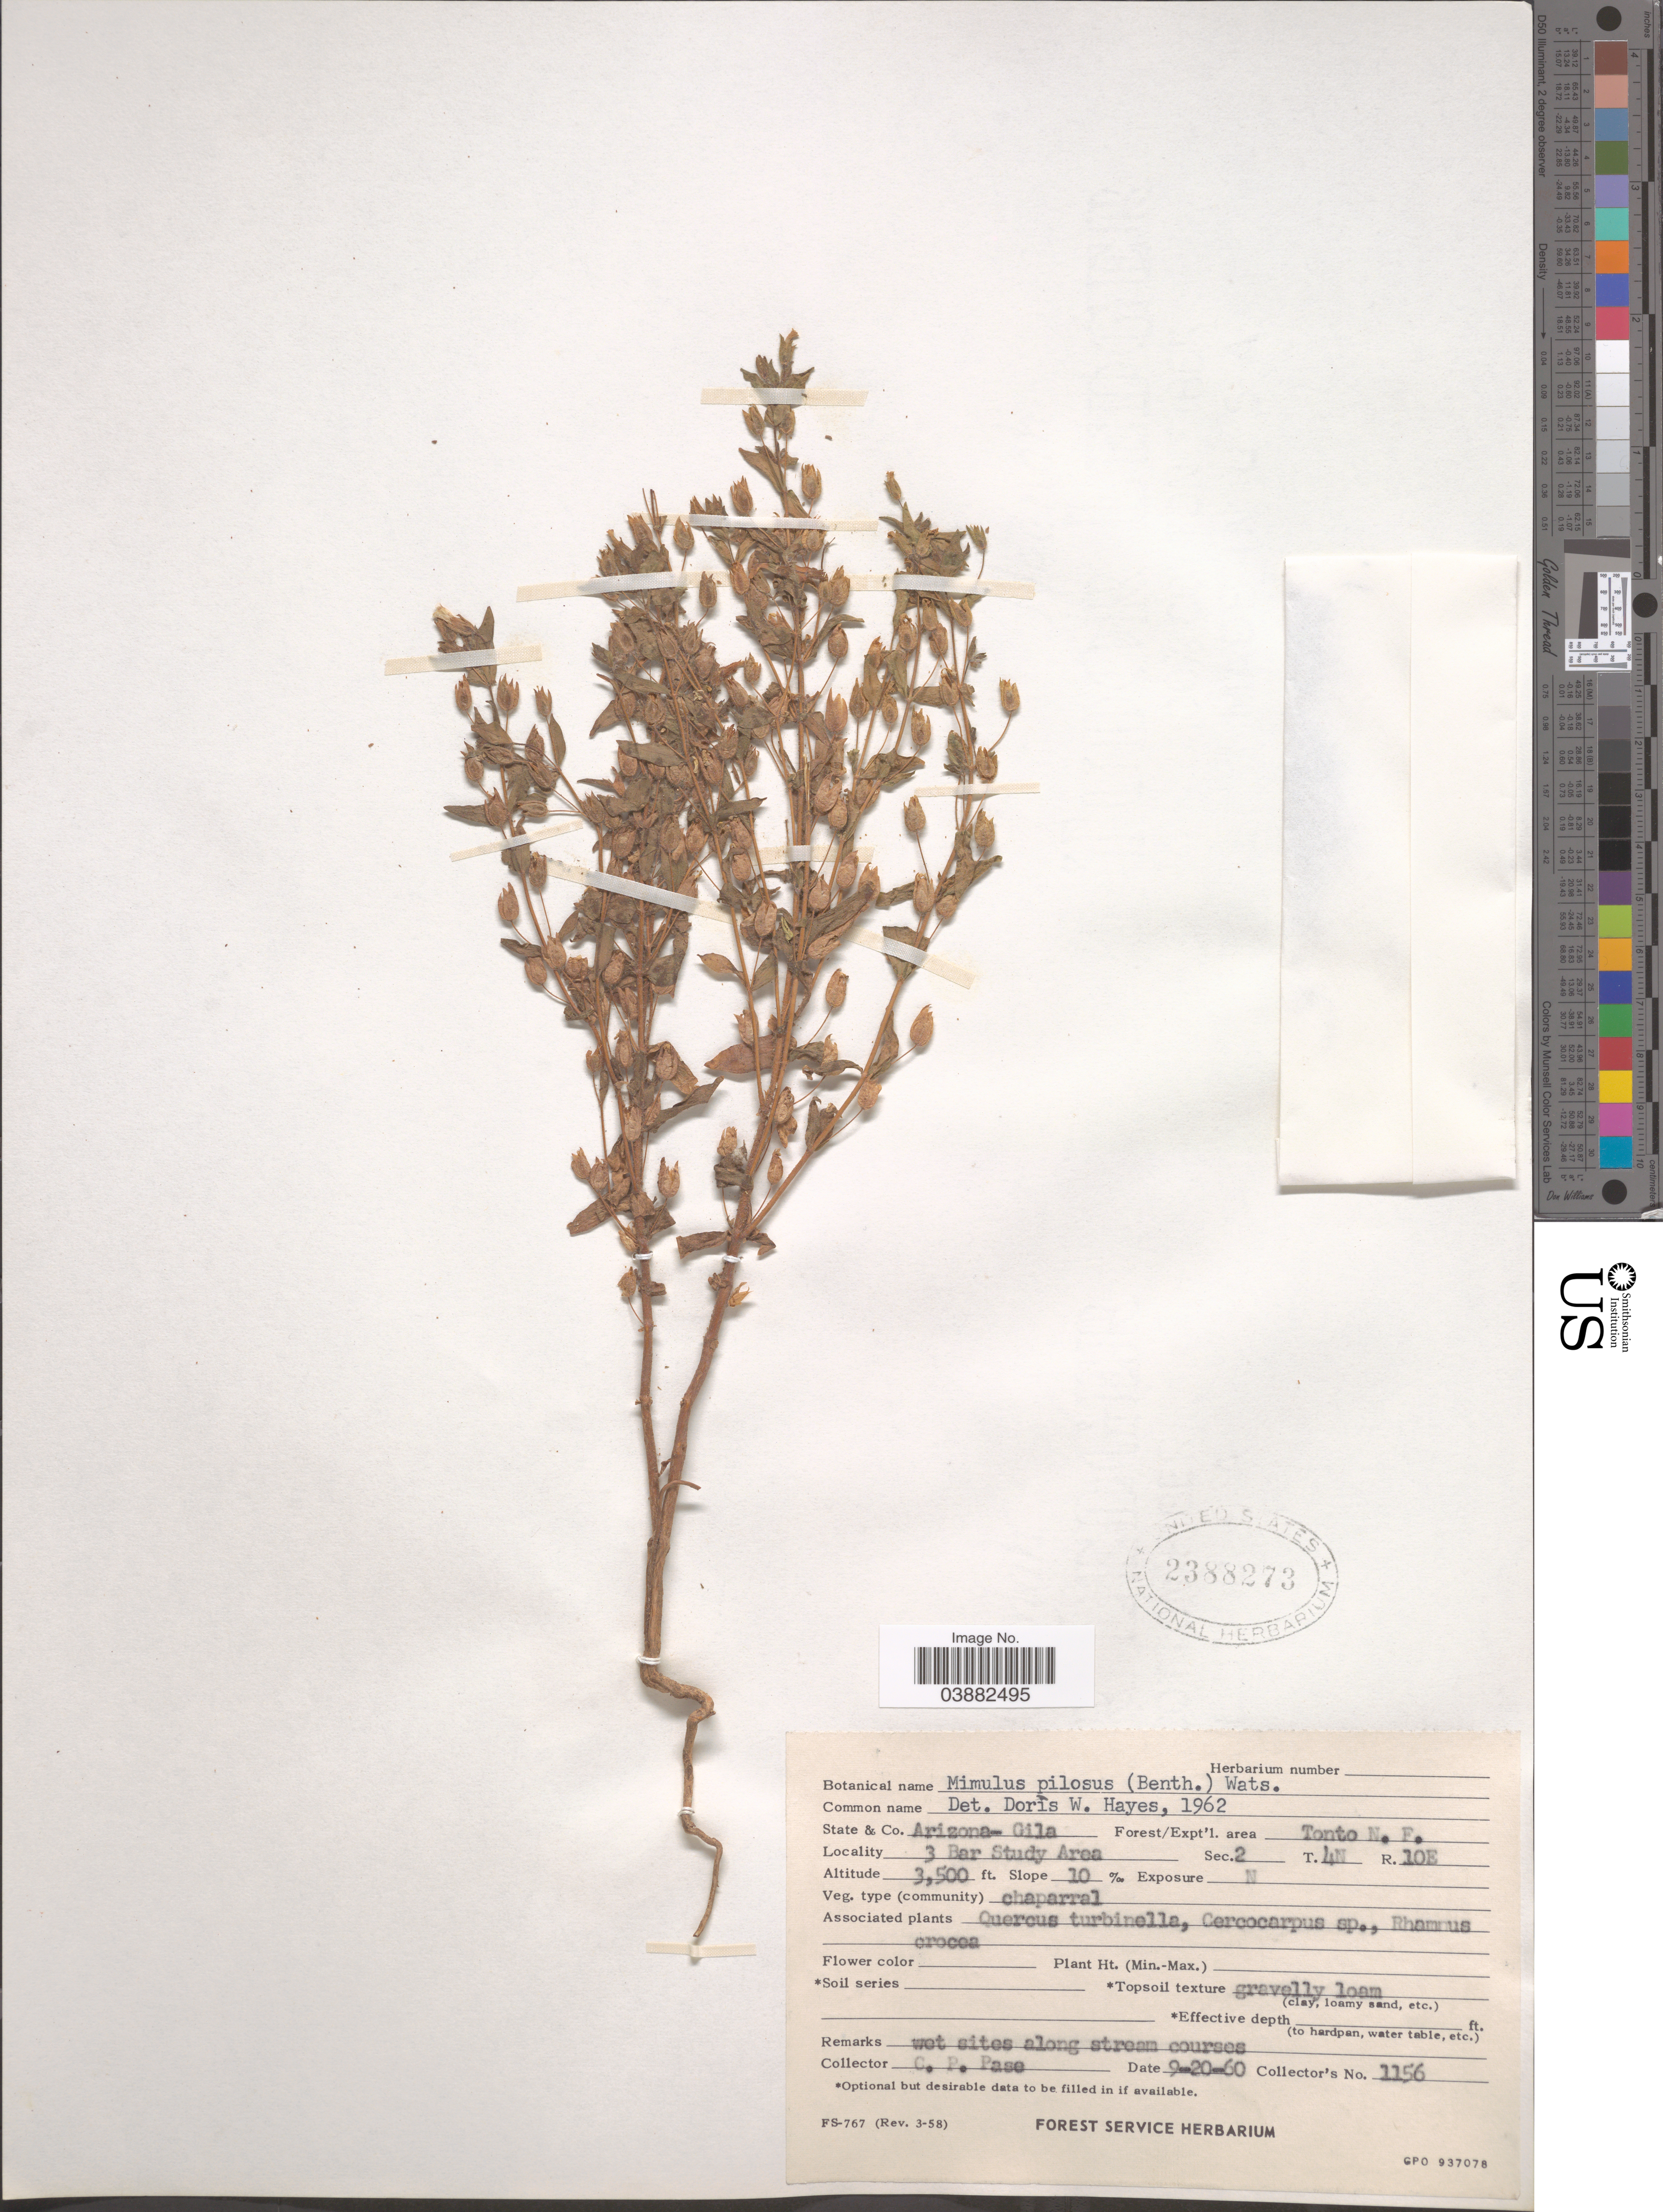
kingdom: Plantae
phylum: Tracheophyta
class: Magnoliopsida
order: Lamiales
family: Phrymaceae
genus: Mimulus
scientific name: Mimulus pilosus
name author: (Benth.) S. Watson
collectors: C. P. Pase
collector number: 1156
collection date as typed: Transcribed d/m/y: 20/9/60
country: United States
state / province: Arizona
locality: State & Co. Arizona-Gila. Tonto N.F. 3 Bar Study Area. Sec. 2 T. 4 N R. 10E.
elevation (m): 1067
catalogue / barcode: US 2388273